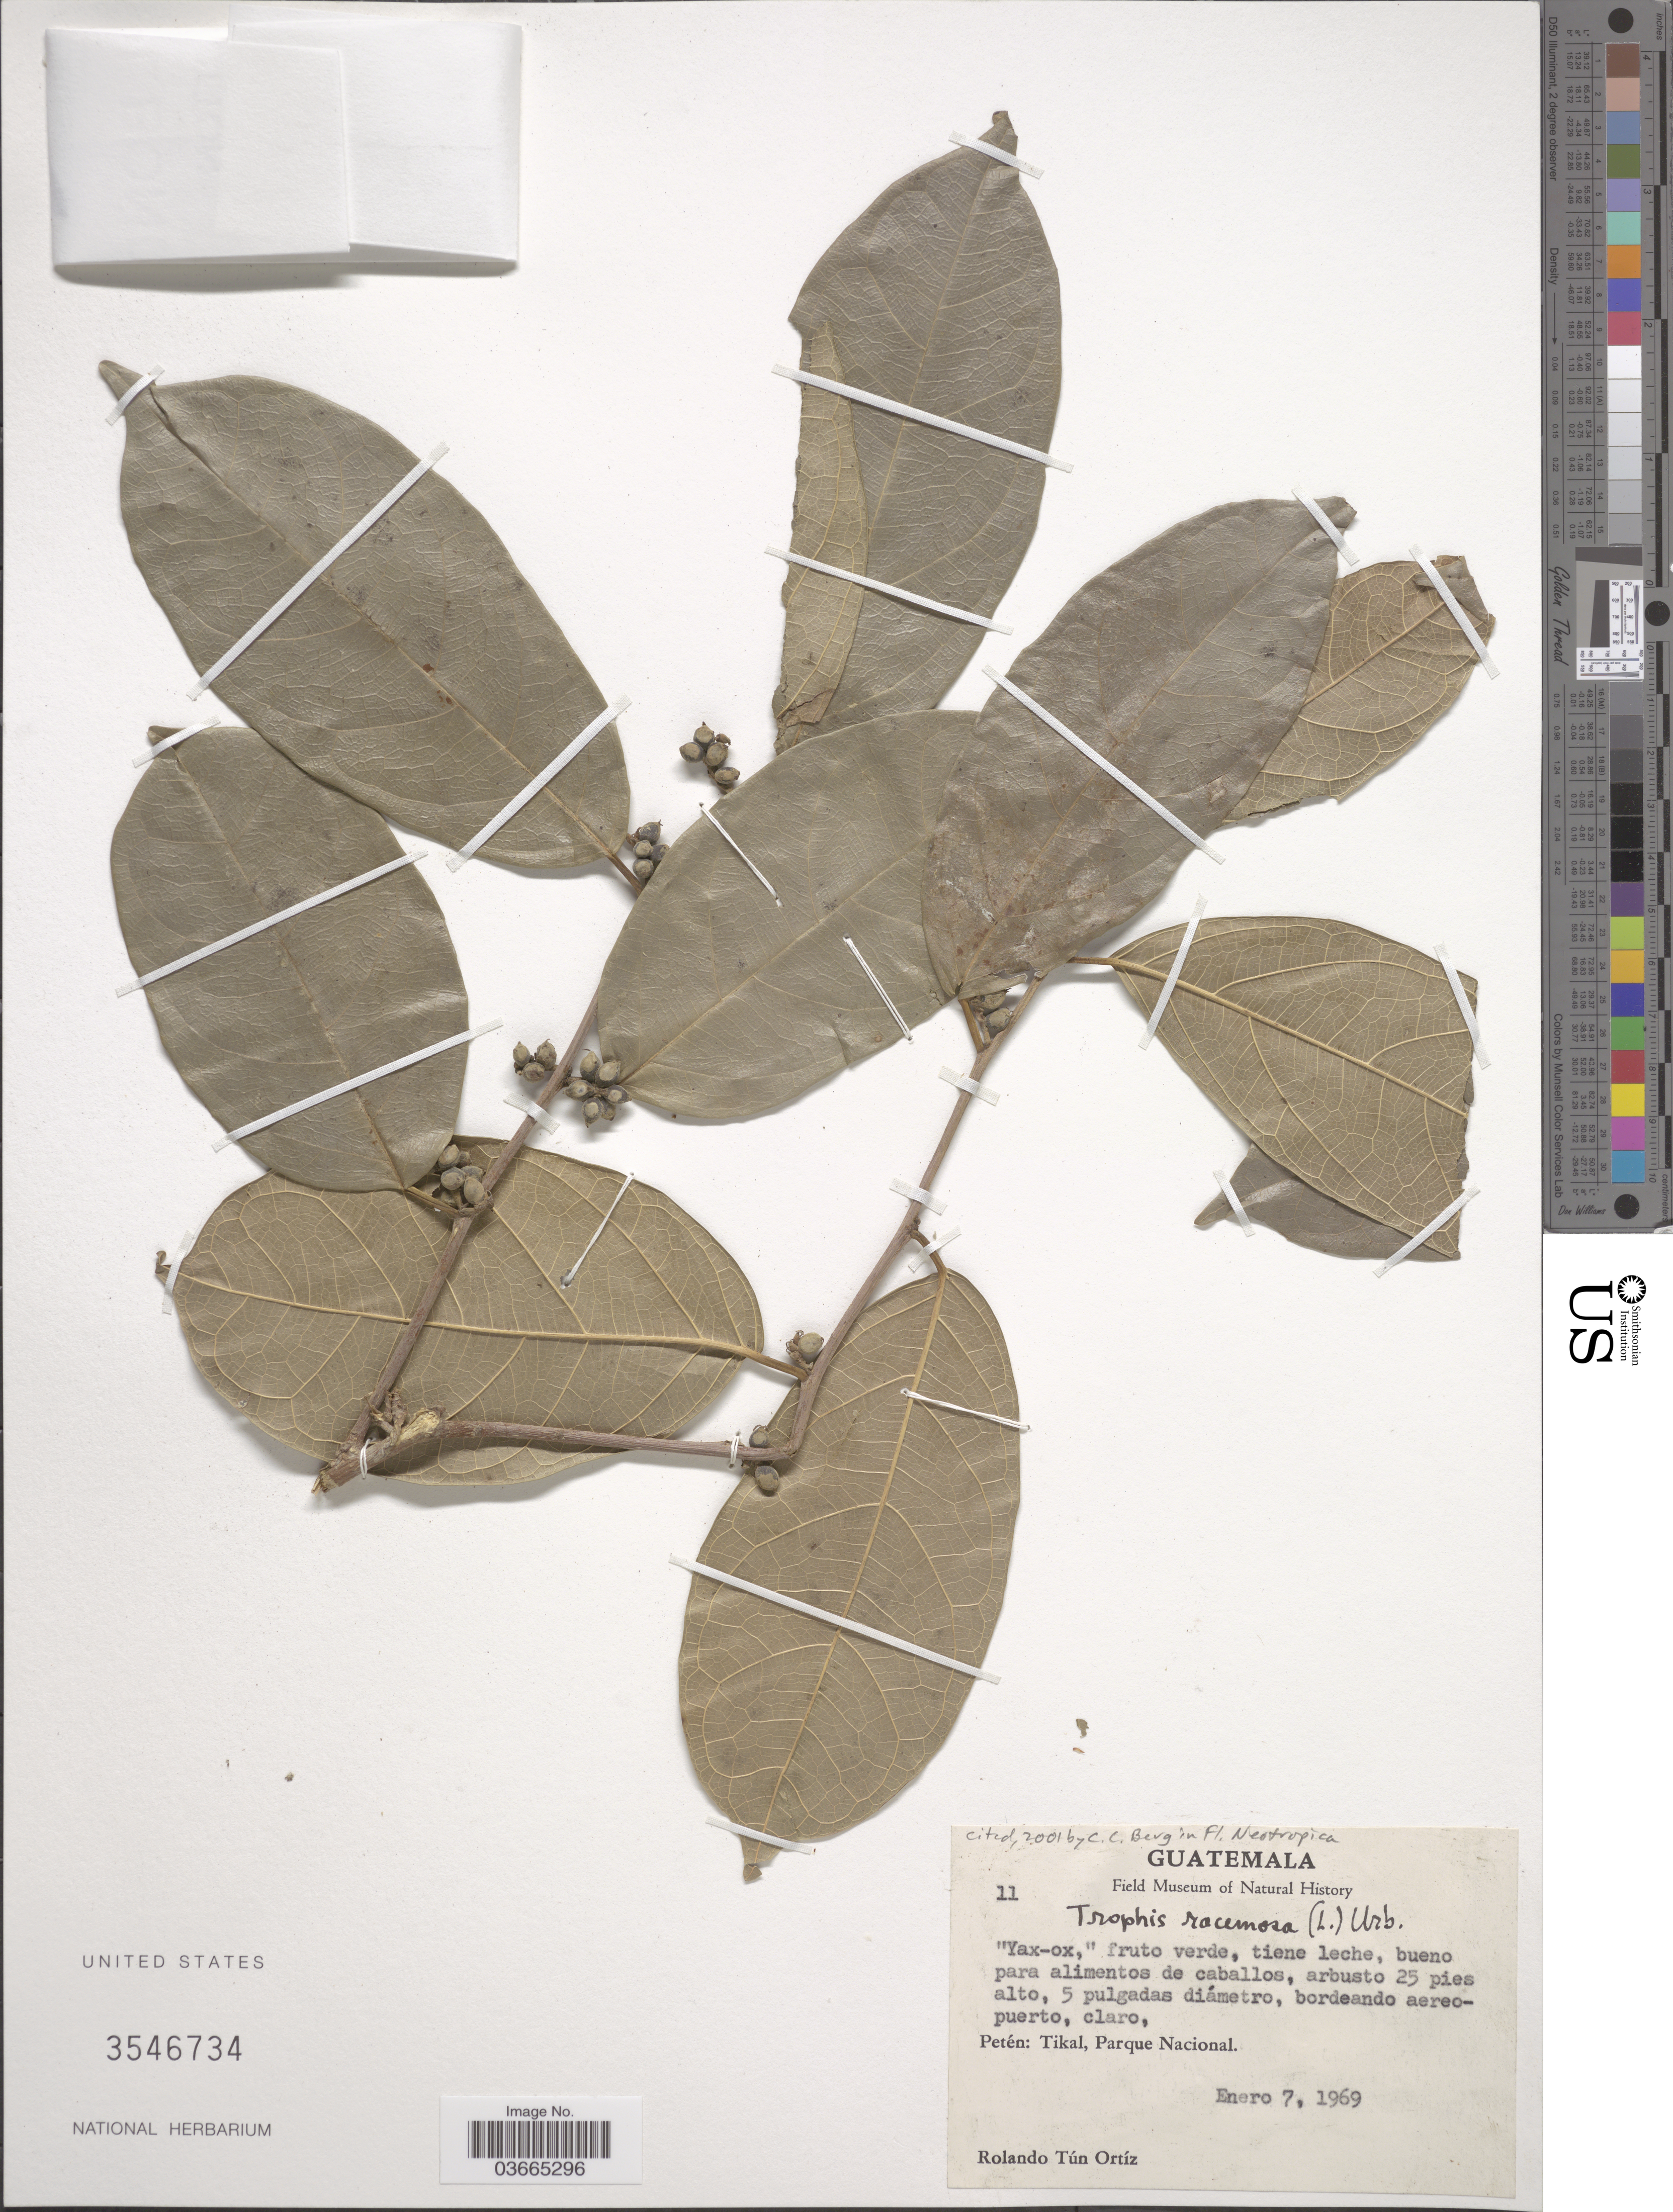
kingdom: Plantae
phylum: Tracheophyta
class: Magnoliopsida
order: Rosales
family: Moraceae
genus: Trophis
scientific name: Trophis racemosa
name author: (L.) Urb.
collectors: R. T. Ortíz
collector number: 11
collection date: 1969-01-07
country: Guatemala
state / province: El Peten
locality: Petén: Tikal, Parque Nacional.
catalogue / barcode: US 3546734